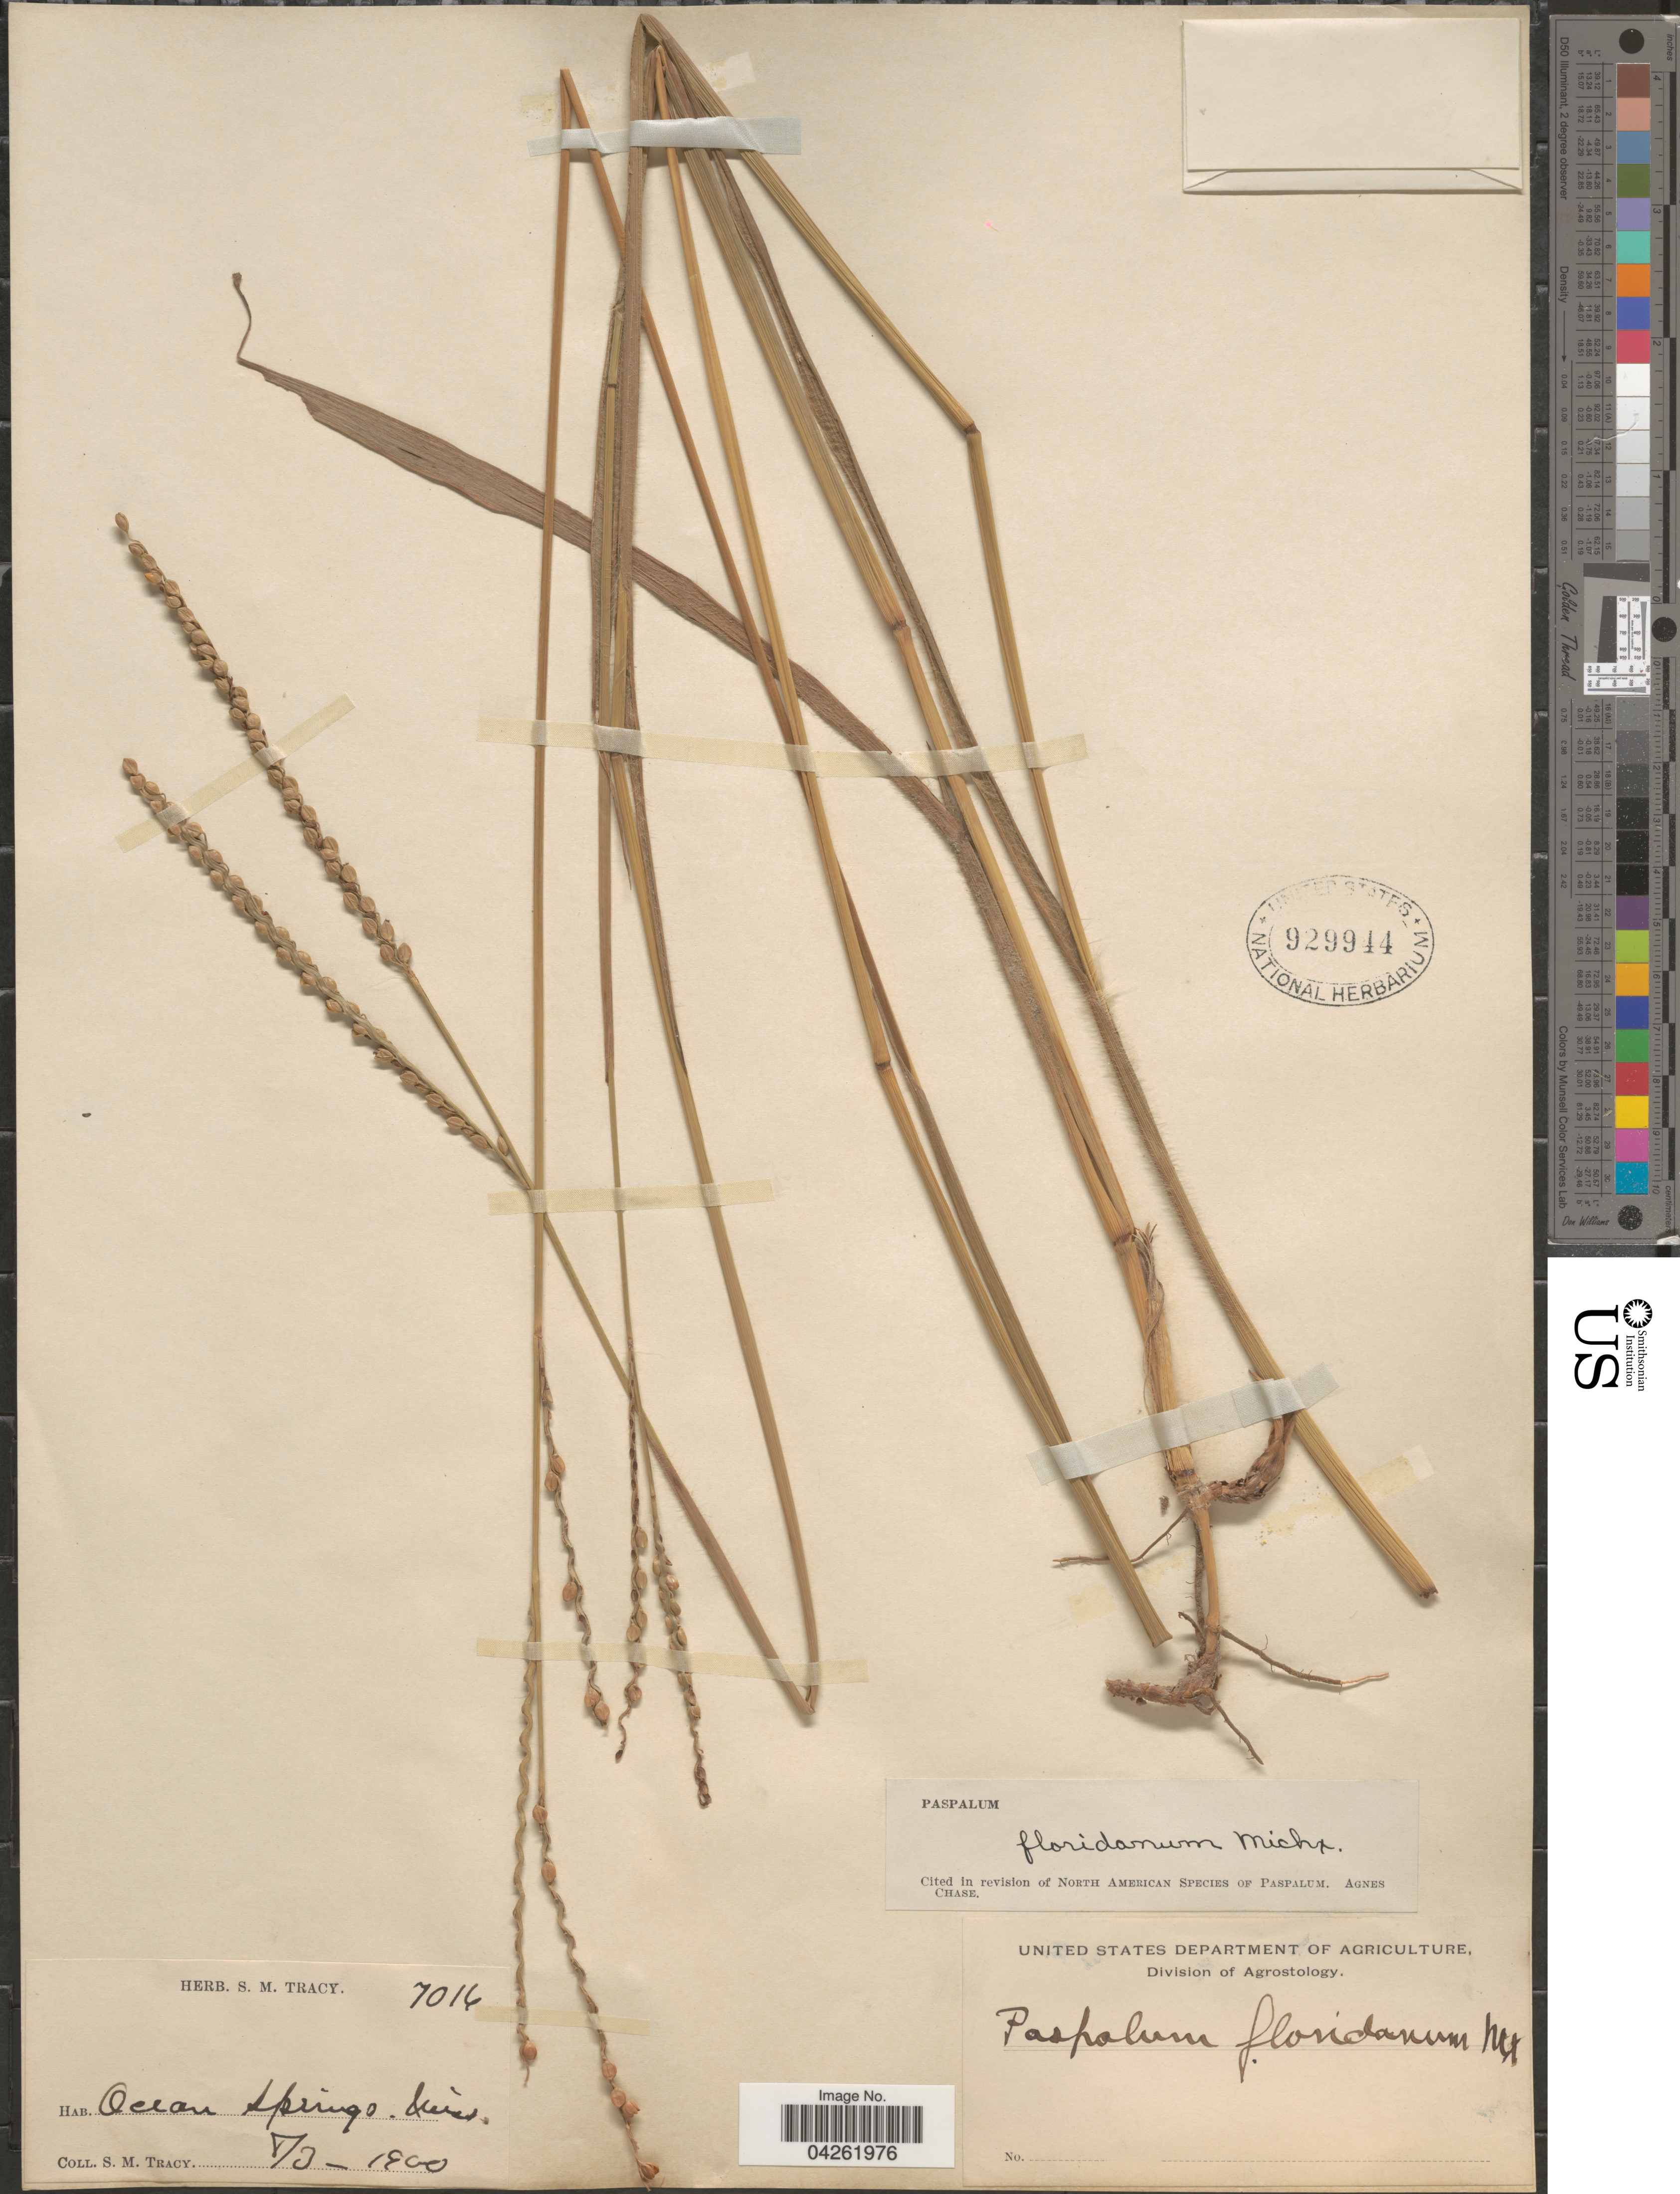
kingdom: Plantae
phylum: Tracheophyta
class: Liliopsida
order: Poales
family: Poaceae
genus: Paspalum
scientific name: Paspalum floridanum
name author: Michx.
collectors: S. M. Tracy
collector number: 7016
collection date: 1900-08-03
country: United States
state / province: Mississippi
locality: Ocean Springs.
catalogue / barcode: US 929944